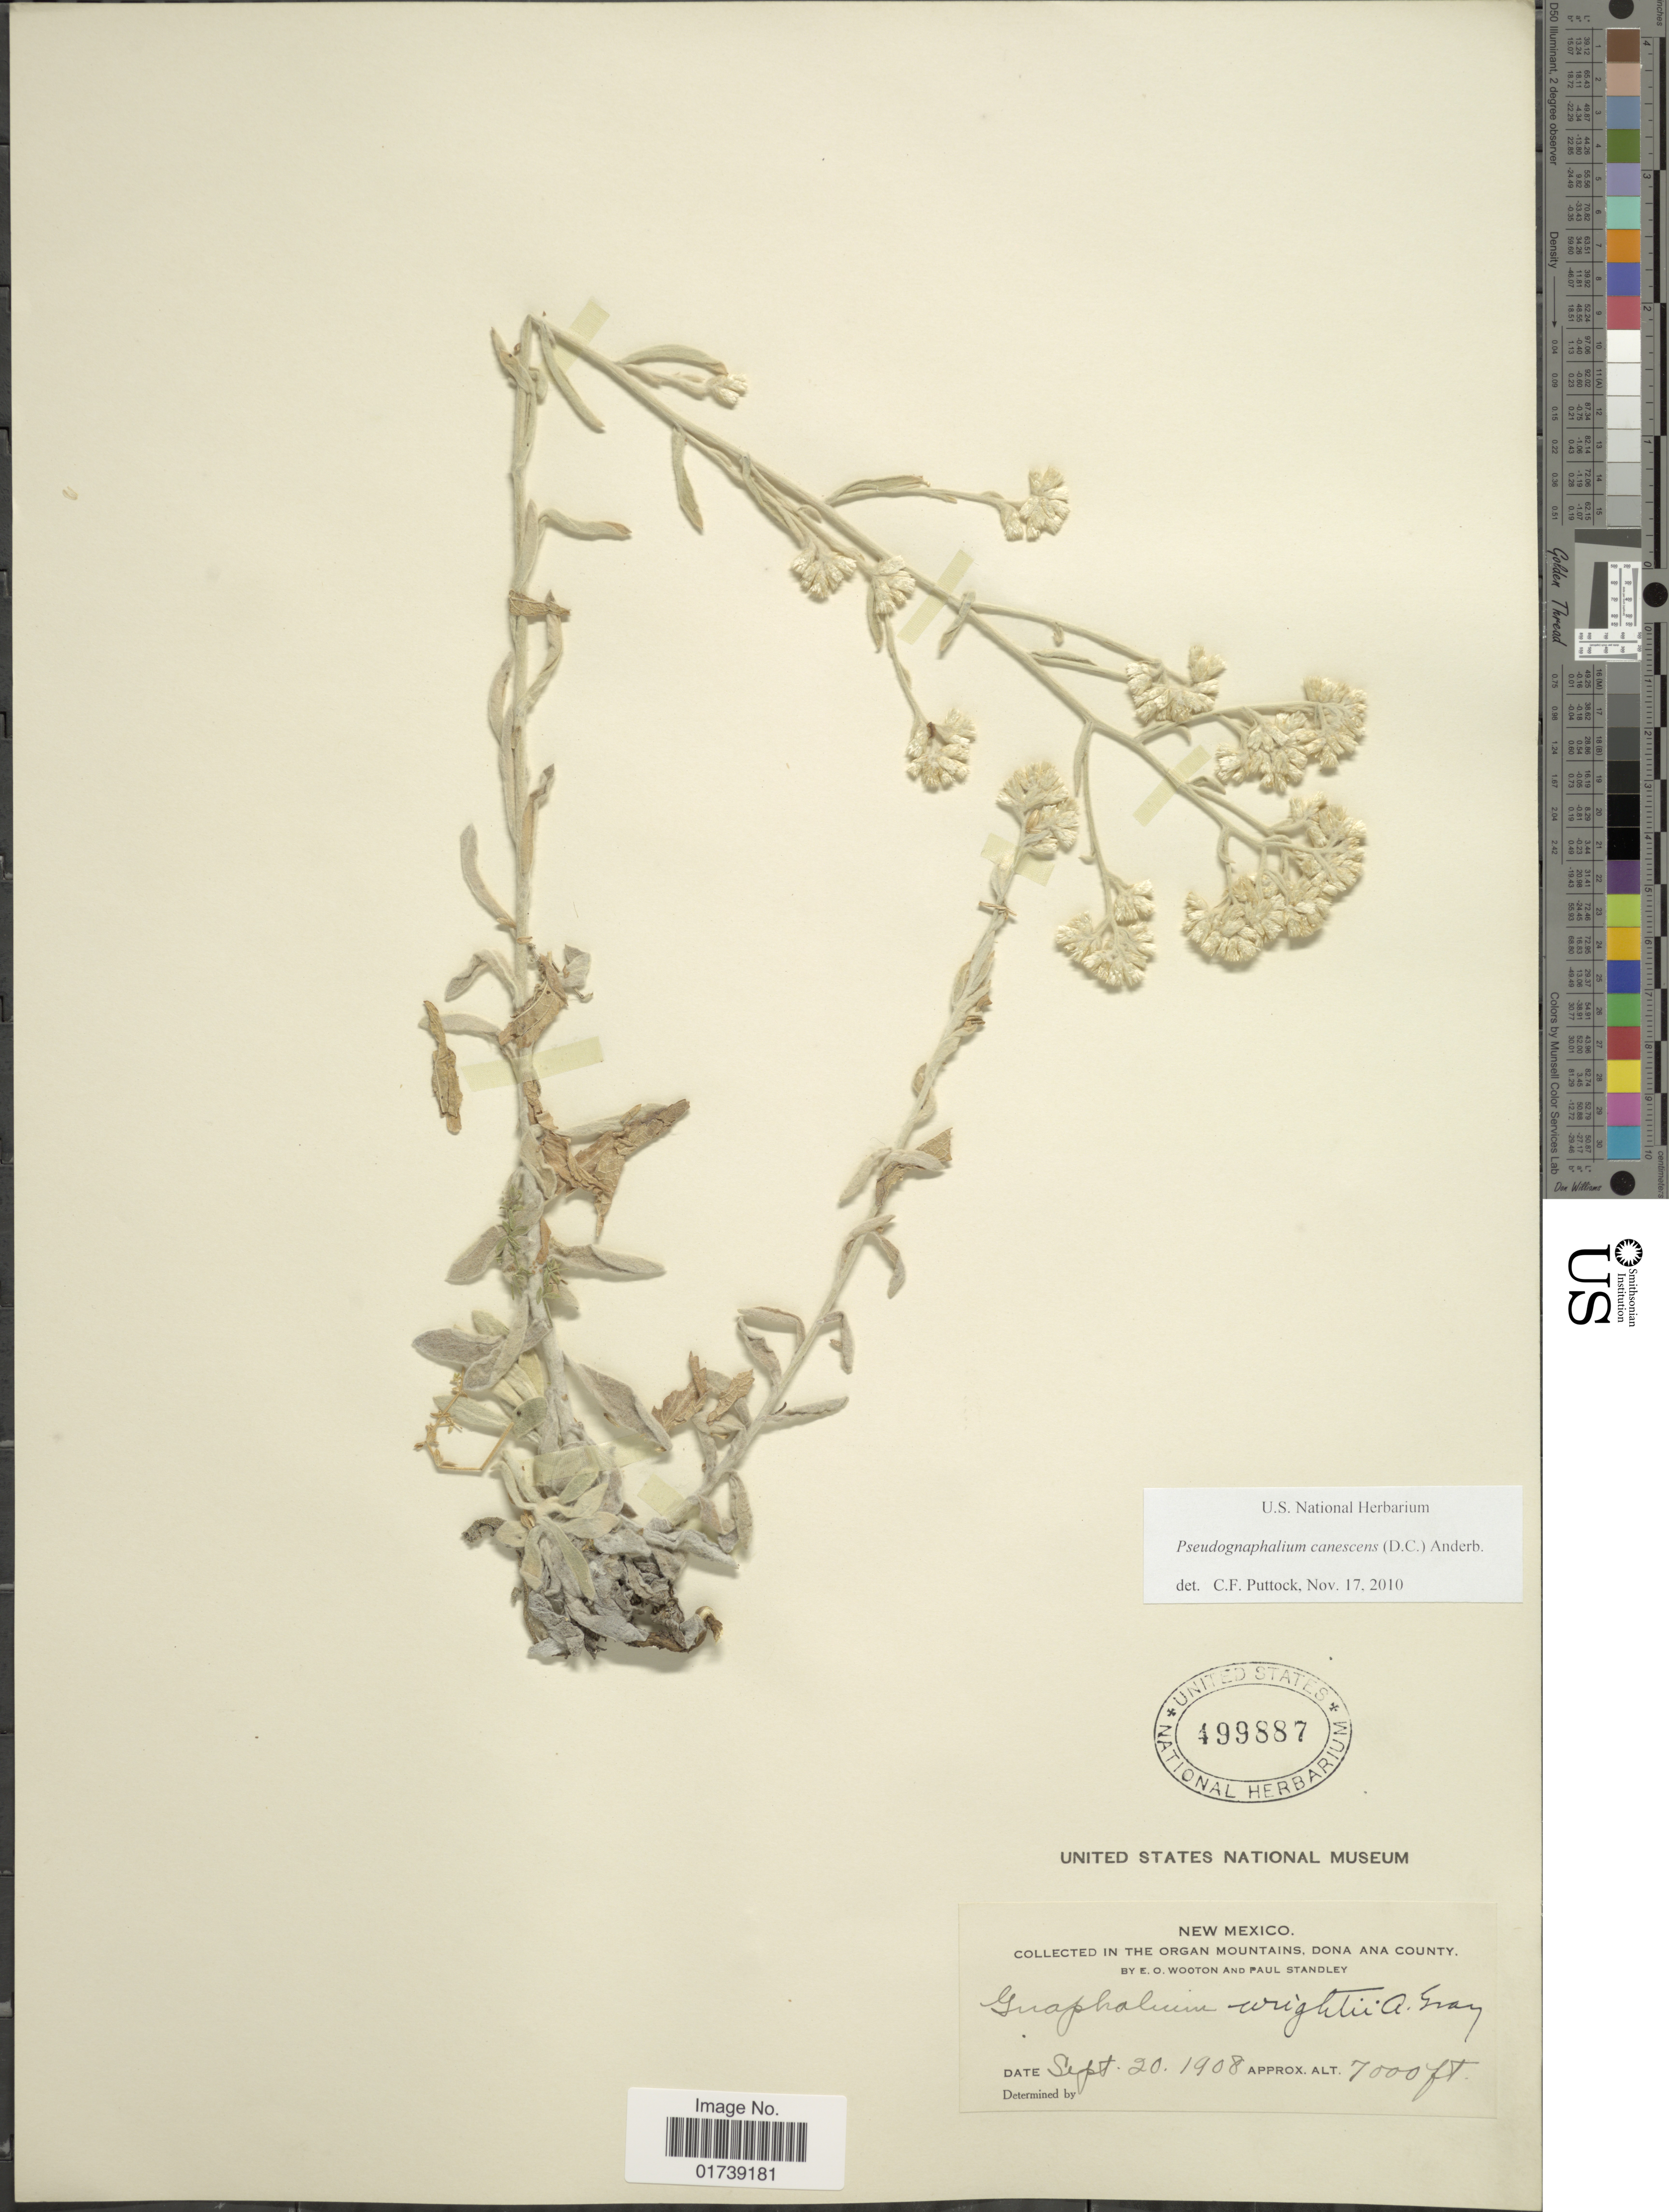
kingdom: Plantae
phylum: Tracheophyta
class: Magnoliopsida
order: Asterales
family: Asteraceae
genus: Pseudognaphalium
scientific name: Pseudognaphalium canescens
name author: (DC.) Anderb.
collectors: E. O. Wooton & P. C. Standley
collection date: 1908-09-20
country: United States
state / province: New Mexico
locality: Organ Mountains, Dona Ana County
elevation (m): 2134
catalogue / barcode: US 499887